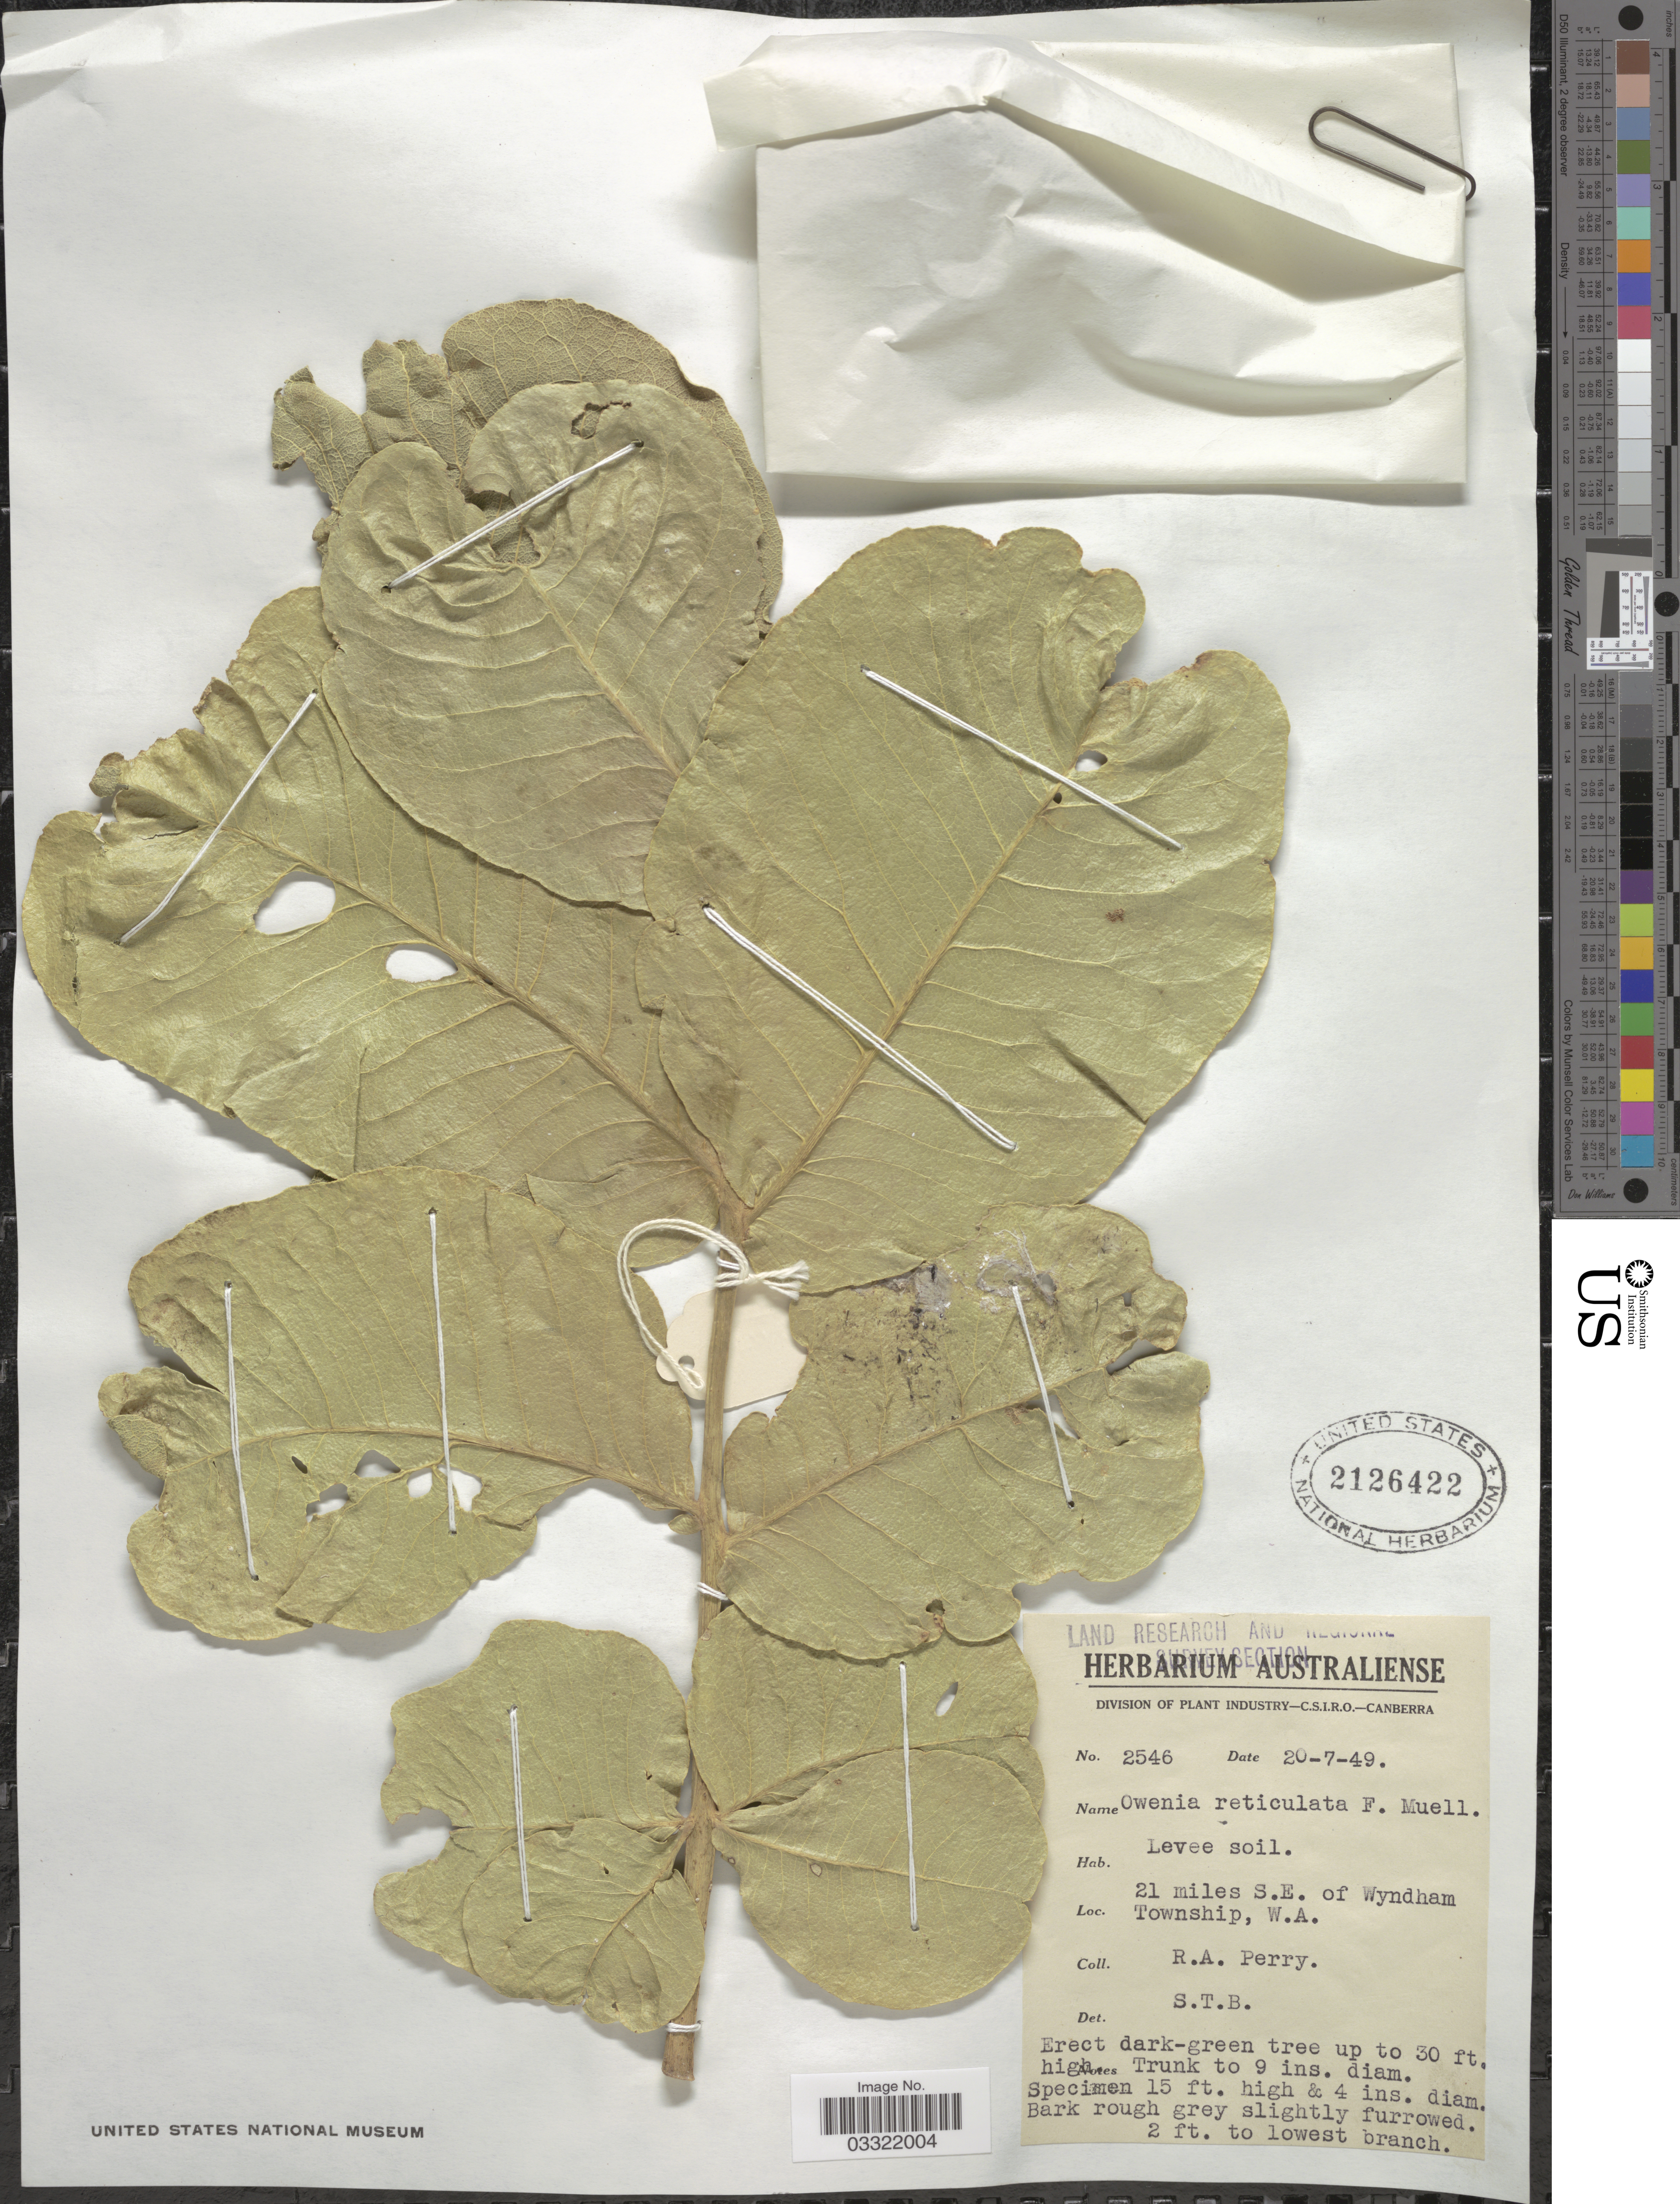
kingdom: Plantae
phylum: Tracheophyta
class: Magnoliopsida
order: Sapindales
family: Meliaceae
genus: Owenia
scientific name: Owenia reticulata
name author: F. Muell.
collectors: Perry, R. A.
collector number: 2546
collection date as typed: Transcribed d/m/y: 20/7/49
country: Australia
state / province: Western Australia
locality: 21 miles S.E. of Wyndham Township.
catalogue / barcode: US 2126422